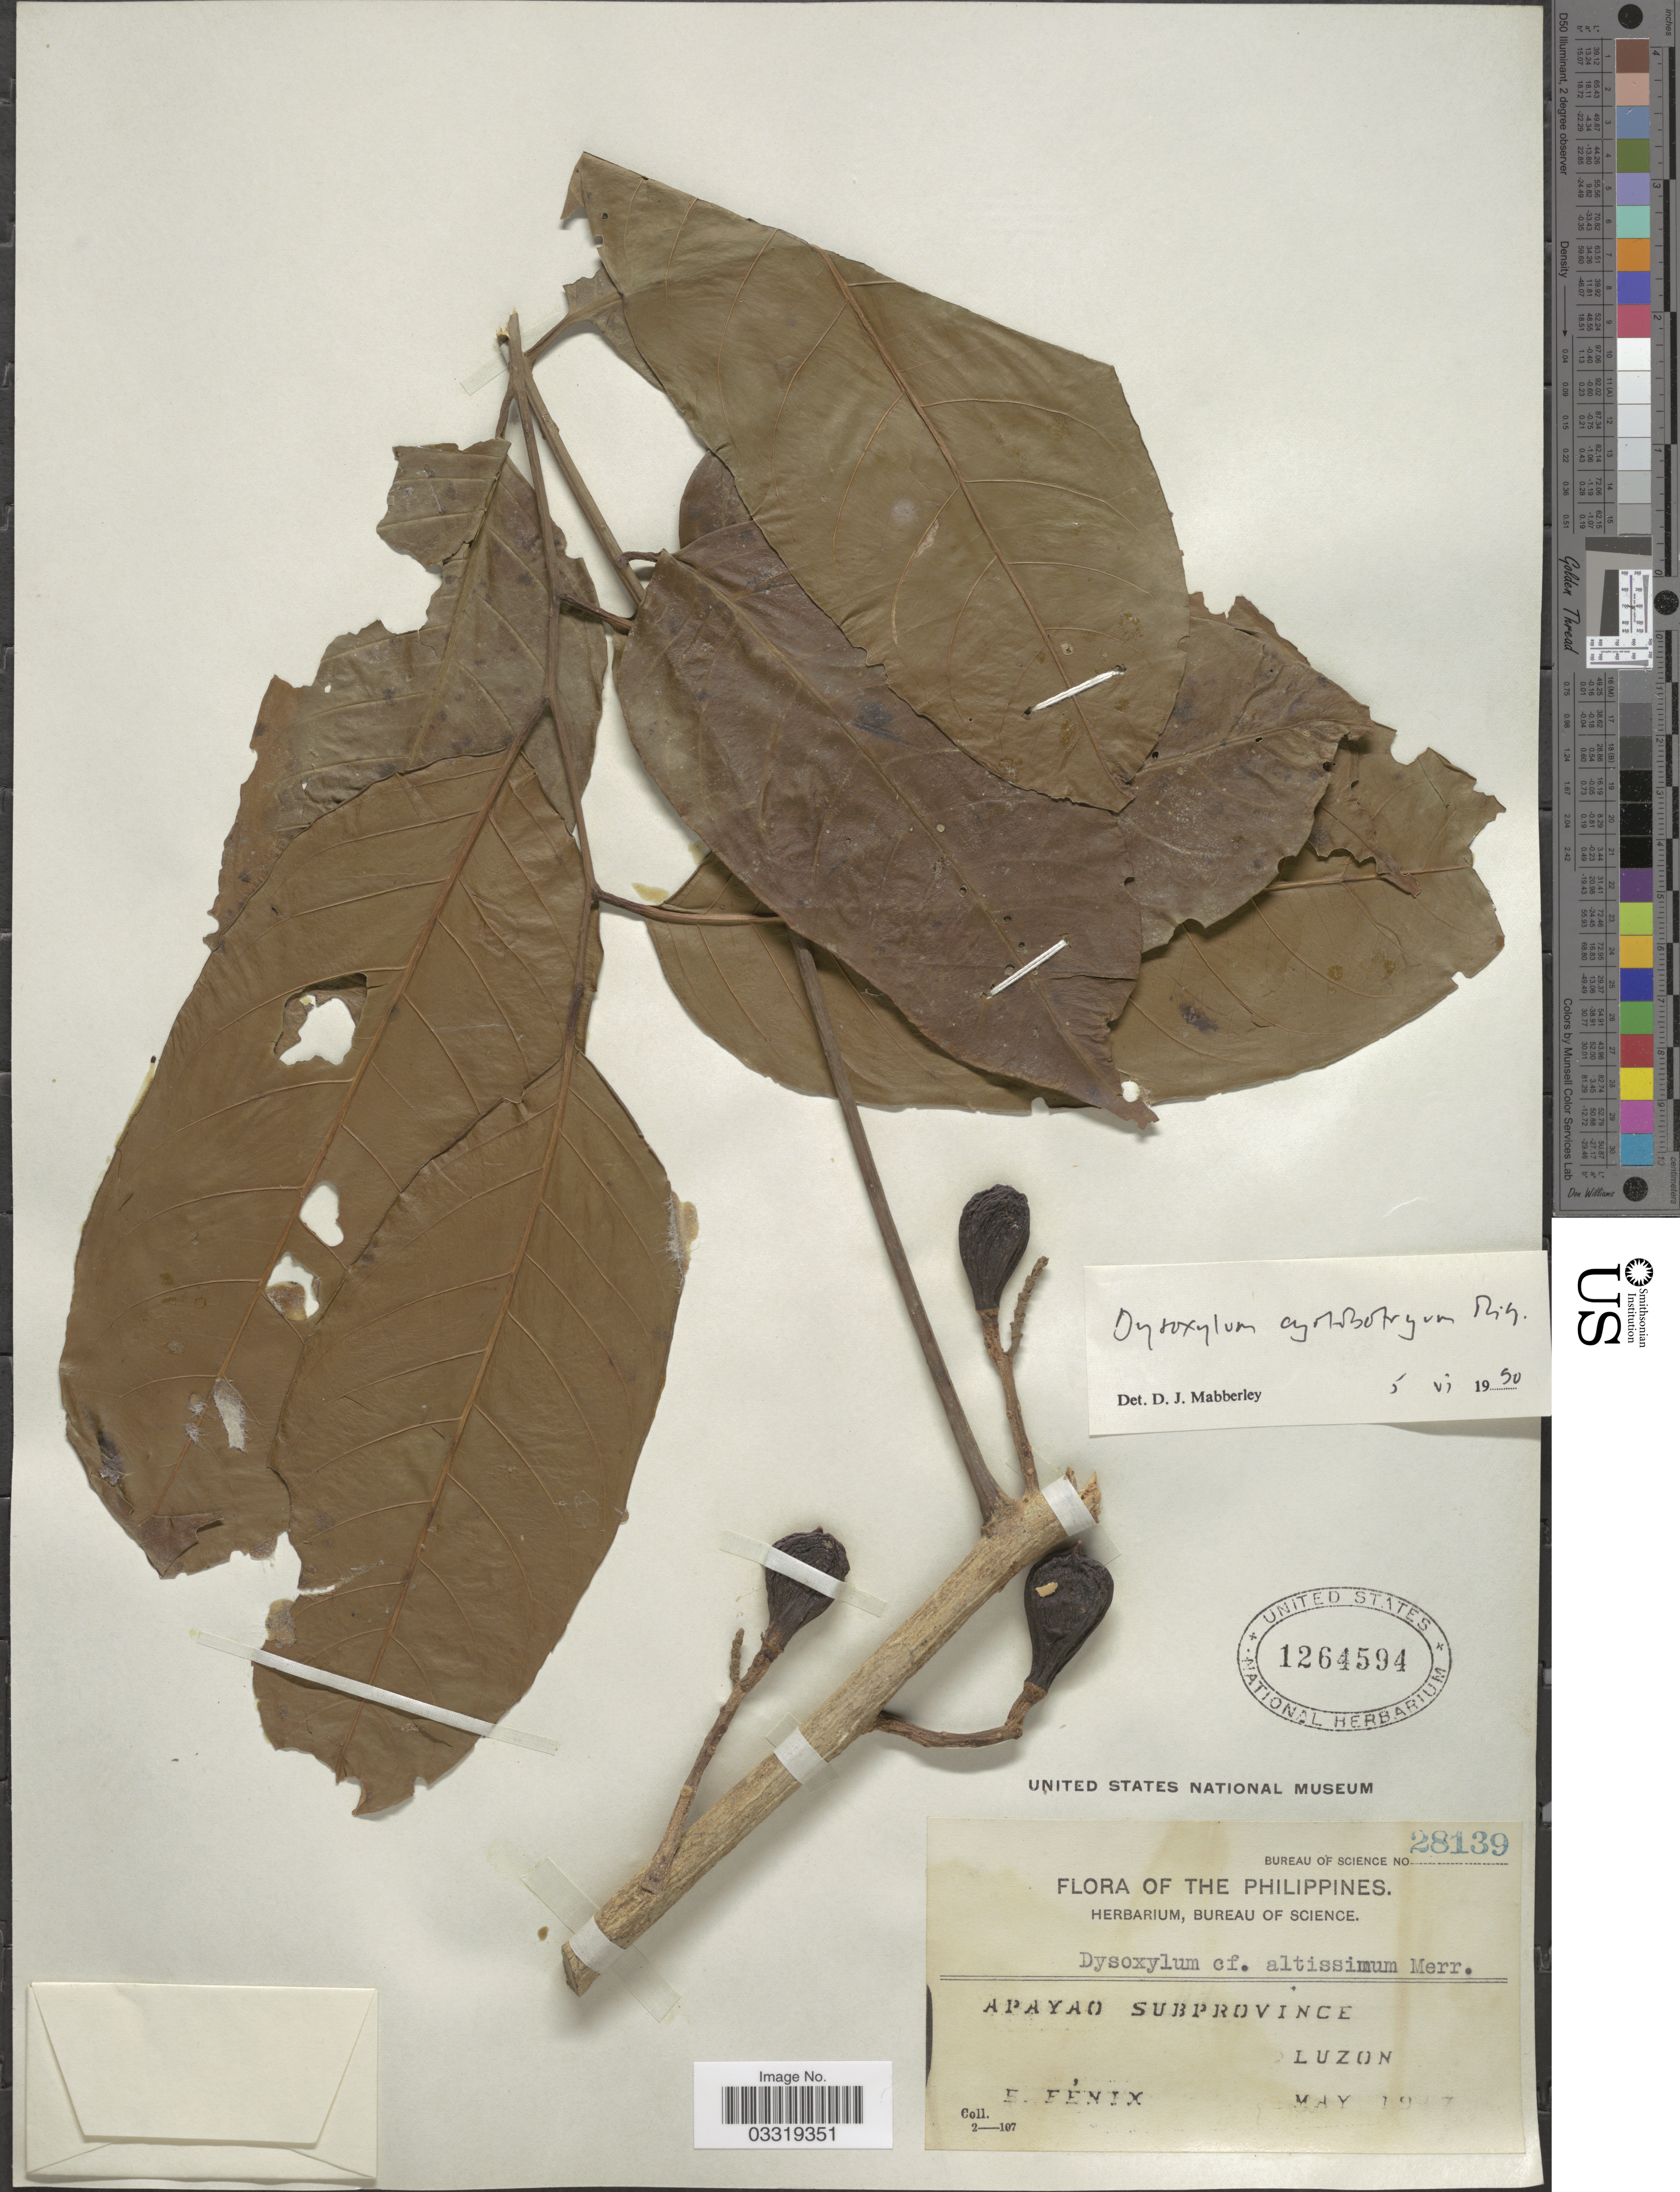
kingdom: Plantae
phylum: Tracheophyta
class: Magnoliopsida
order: Sapindales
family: Meliaceae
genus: Dysoxylum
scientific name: Dysoxylum cyrtobotryum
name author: Miq.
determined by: Mabberley, David J.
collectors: E. Fénix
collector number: Bureau of Science 28139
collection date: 1917-05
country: Philippines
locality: Apayao Subprovince, Luzon.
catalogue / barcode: US 1264594